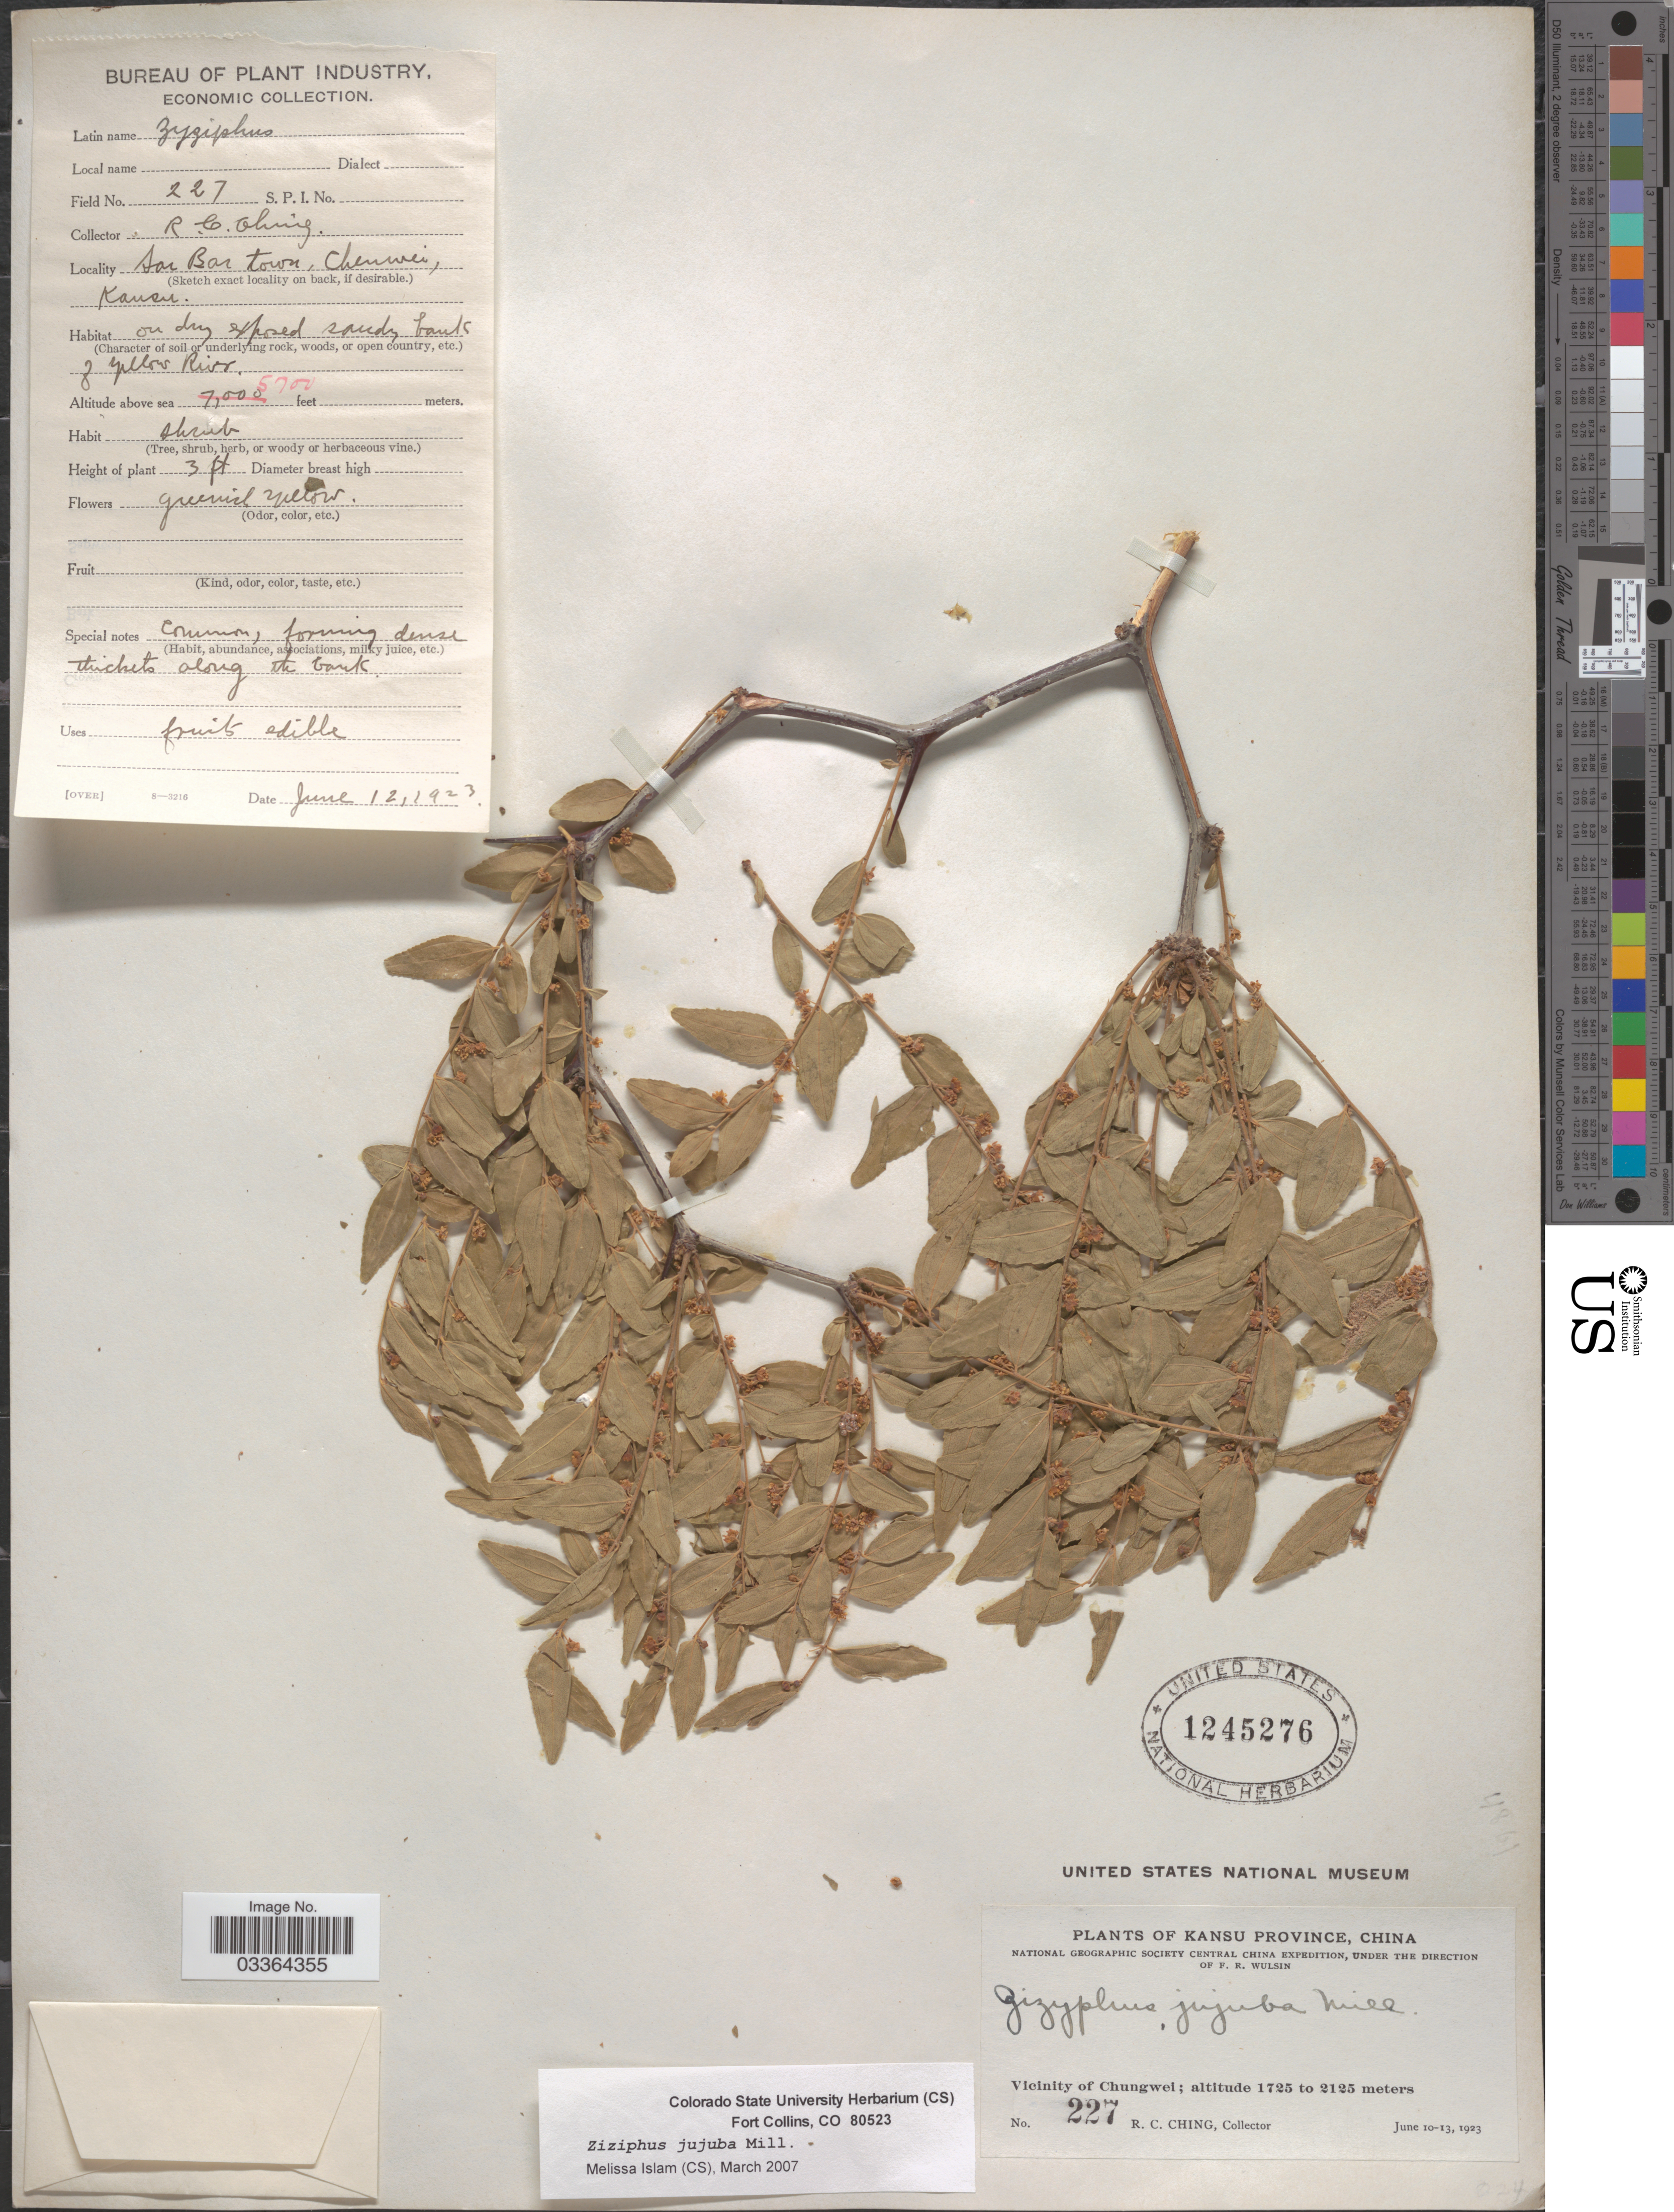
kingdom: Plantae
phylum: Tracheophyta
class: Magnoliopsida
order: Rosales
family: Rhamnaceae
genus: Ziziphus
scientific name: Ziziphus jujuba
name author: Mill.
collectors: R. C. Ching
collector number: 227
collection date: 1923-06-12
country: China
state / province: Gansu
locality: Kansu Province. Vicinity of Chungwei. Sar [interpreted] Bar [interpreted] town, Chenwei.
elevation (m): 1737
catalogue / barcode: US 1245276